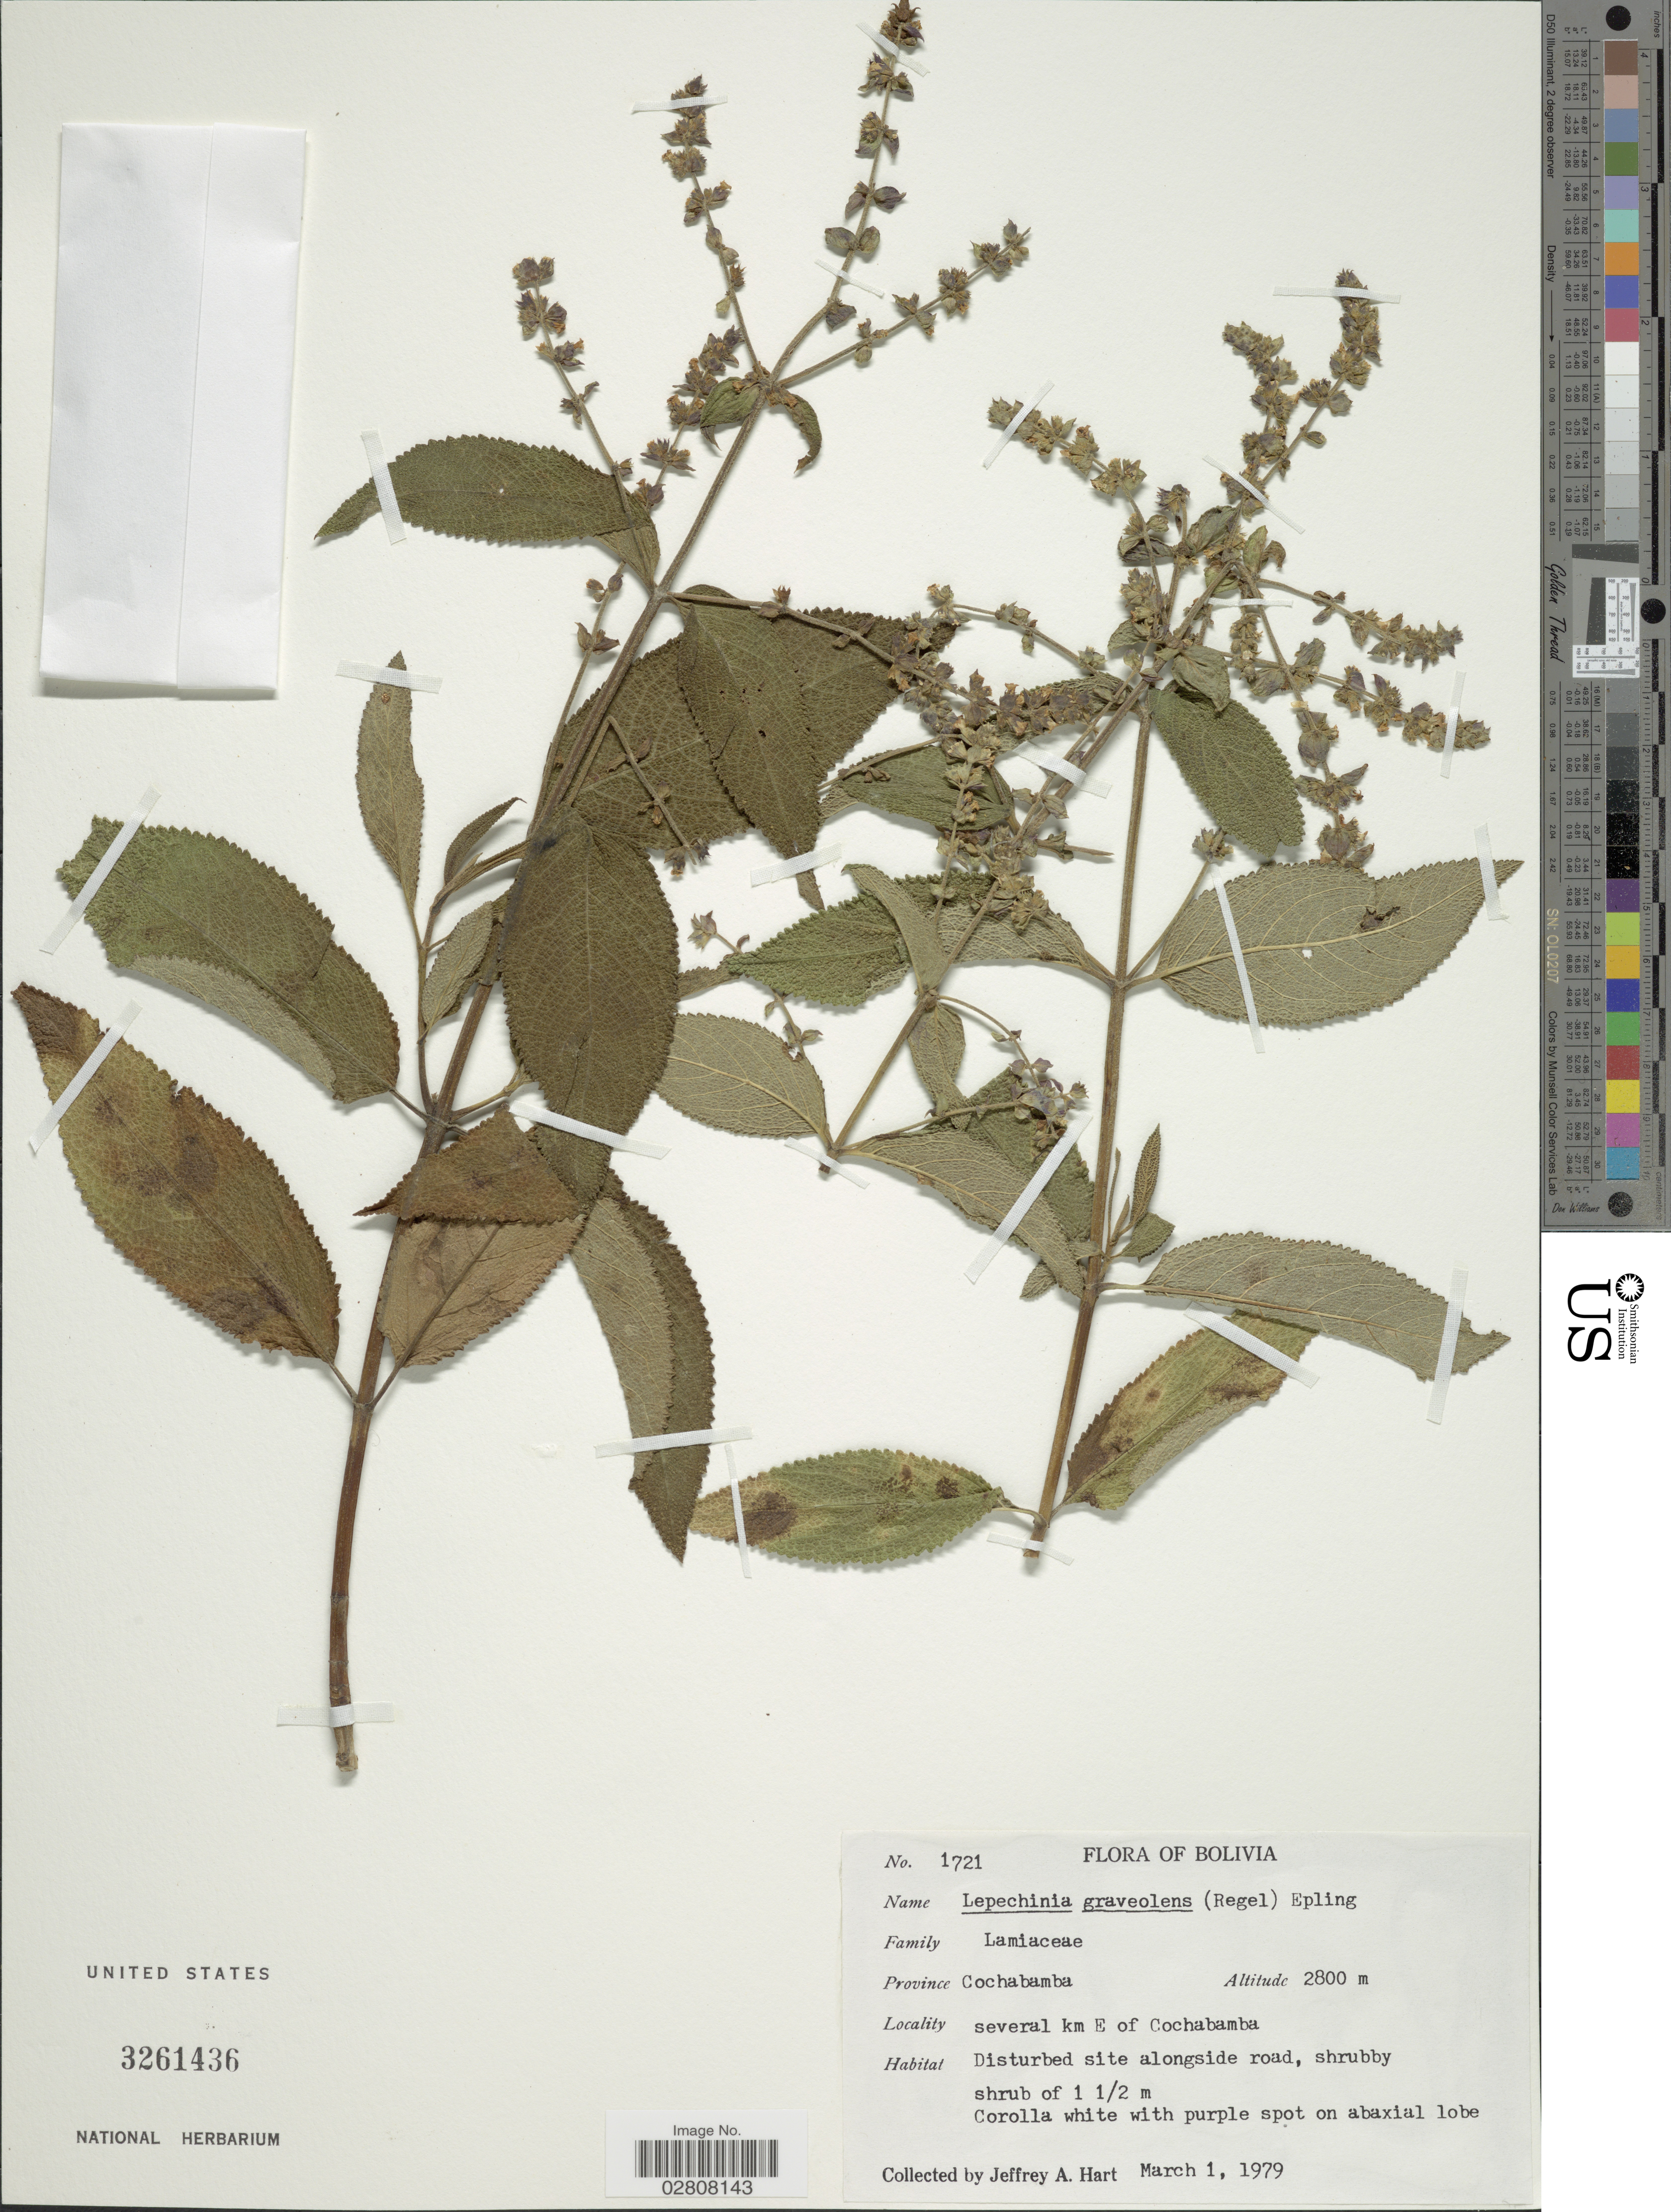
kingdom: Plantae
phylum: Tracheophyta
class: Magnoliopsida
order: Lamiales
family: Lamiaceae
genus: Lepechinia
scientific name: Lepechinia graveolens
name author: (Regel) Epling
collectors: J. A. Hart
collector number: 1721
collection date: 1979-03-01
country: Bolivia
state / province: Cochabamba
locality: Province Cochabamba, several km E of Cochabamba.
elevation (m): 2800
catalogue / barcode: US 3261436